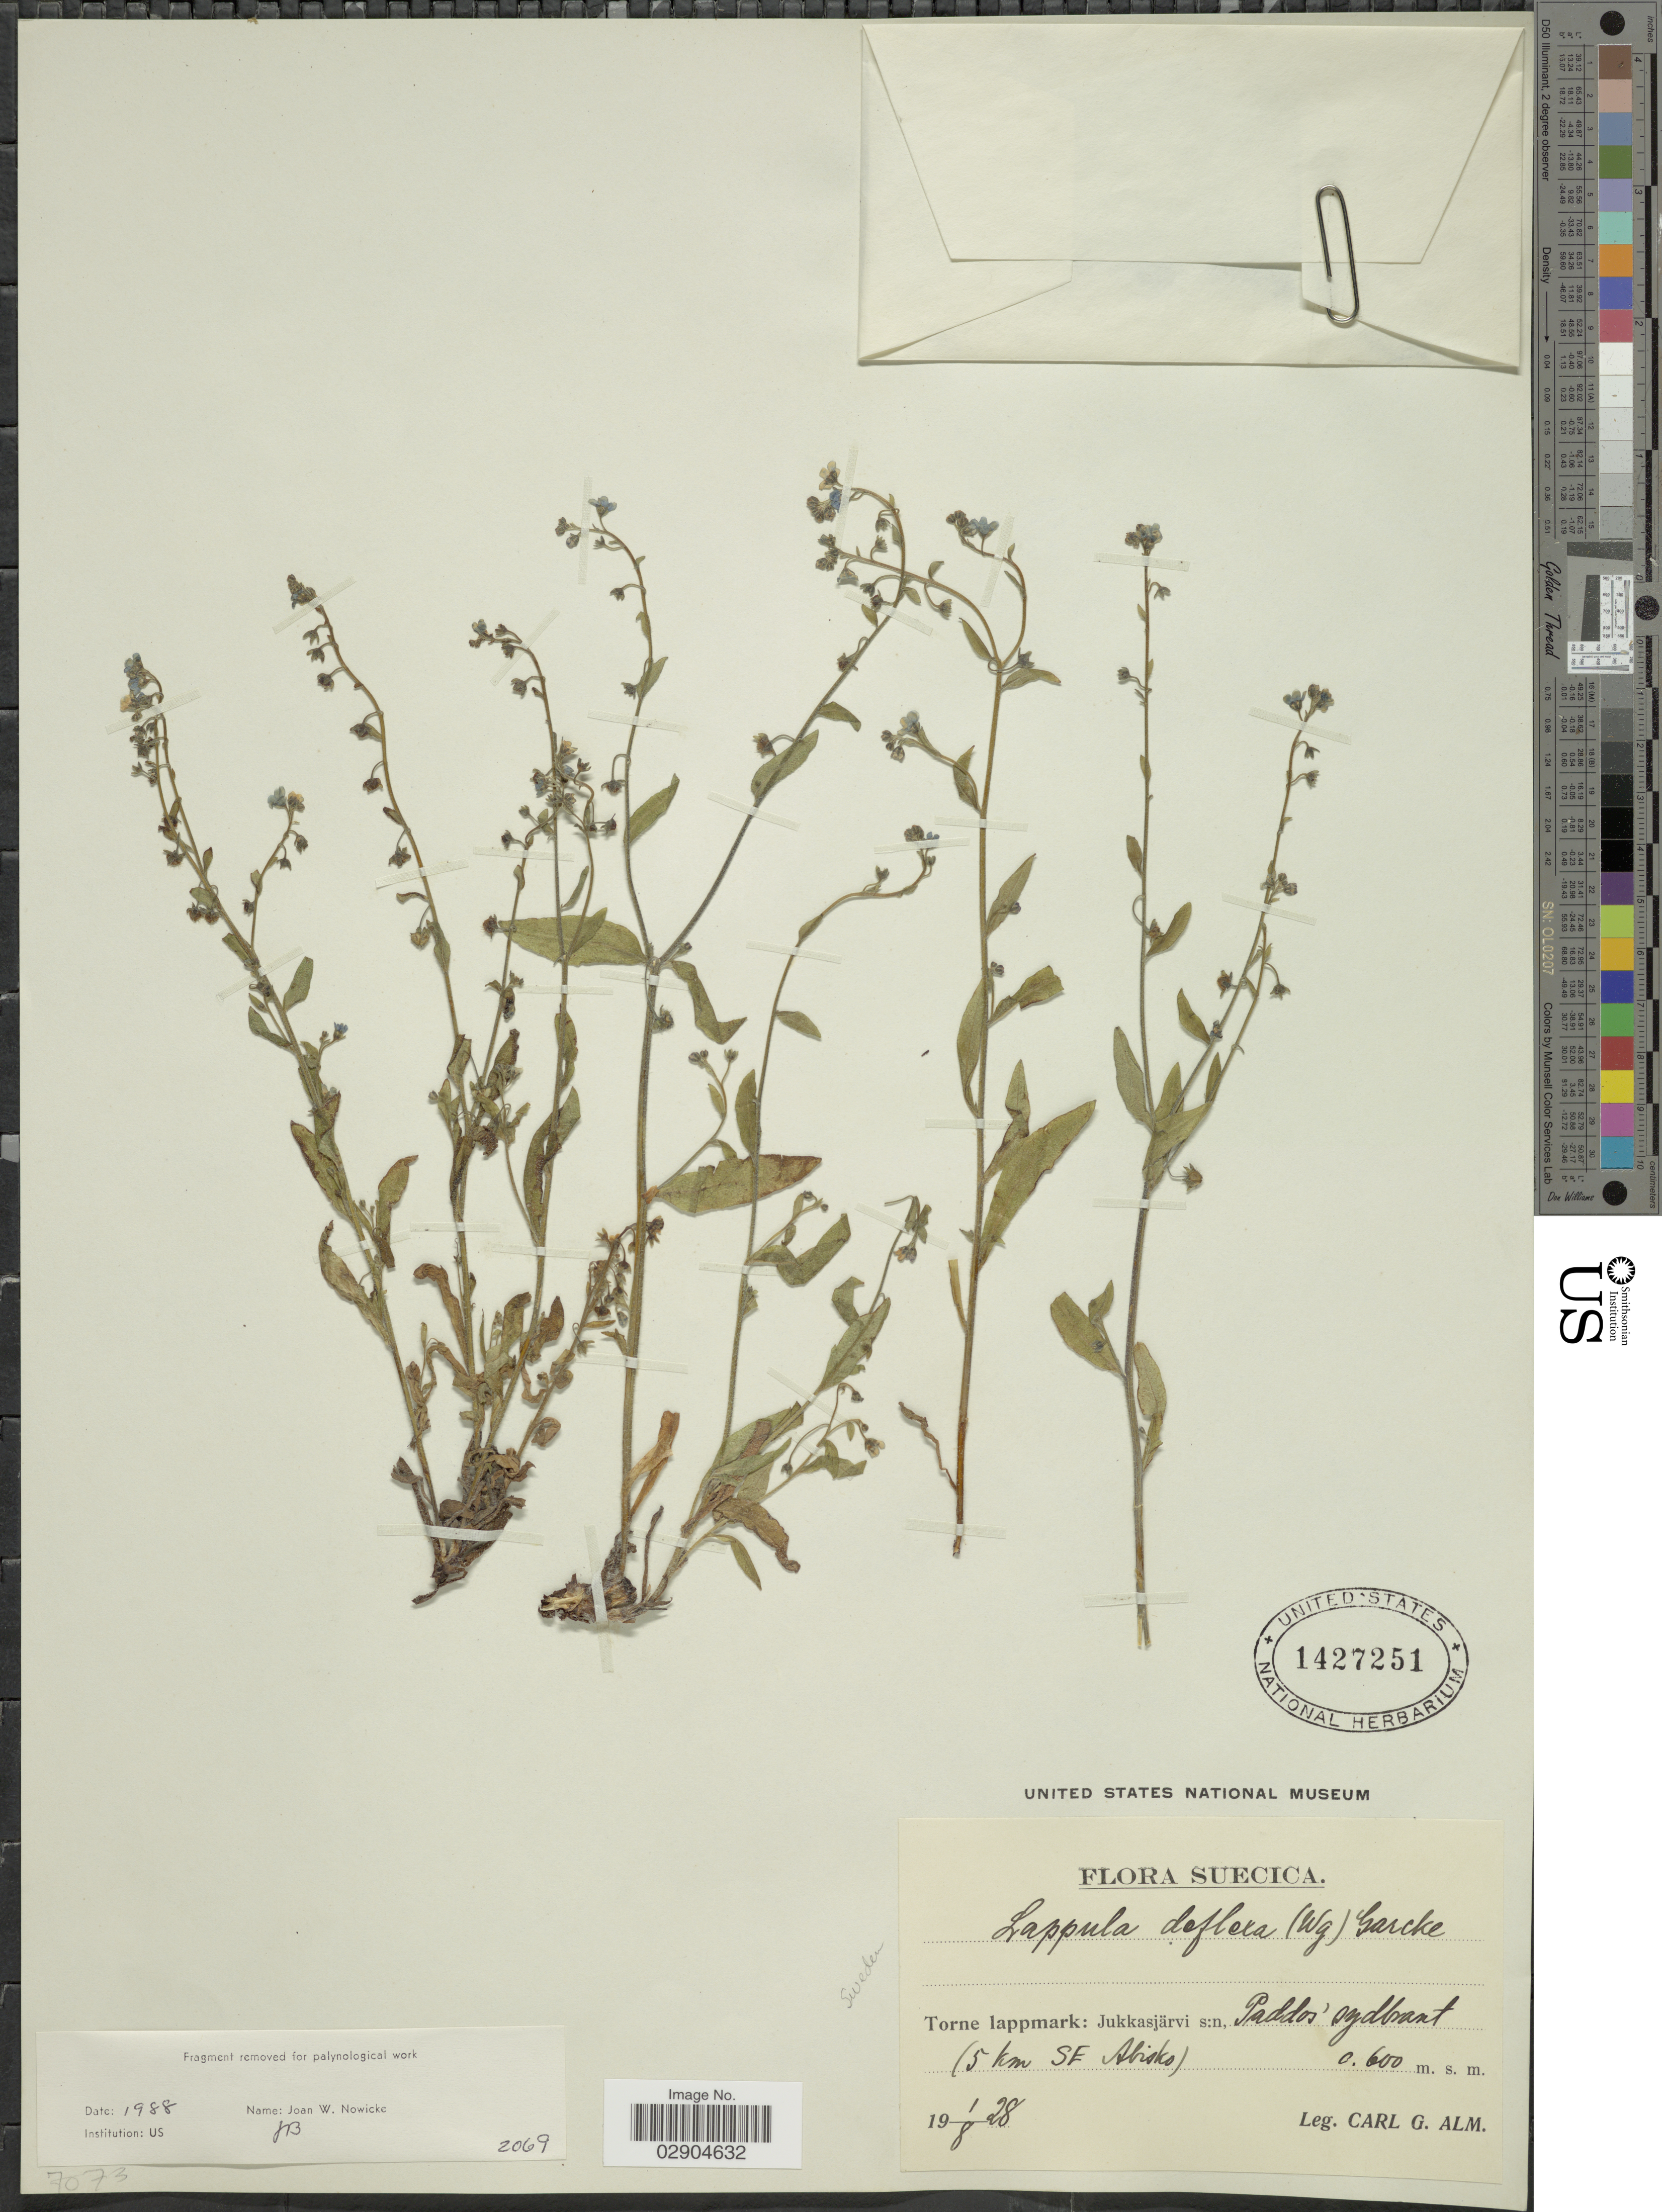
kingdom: Plantae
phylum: Tracheophyta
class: Magnoliopsida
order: Boraginales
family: Boraginaceae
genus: Lappula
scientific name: Lappula deflexa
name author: (Wahlenb.) Garcke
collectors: C. G. Alm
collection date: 1928-08-01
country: Sweden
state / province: Norrbotten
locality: Suecica. Torne lappmark: Jukkasjärvi s:n, Paddos' sydbrant.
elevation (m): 600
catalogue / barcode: US 1427251